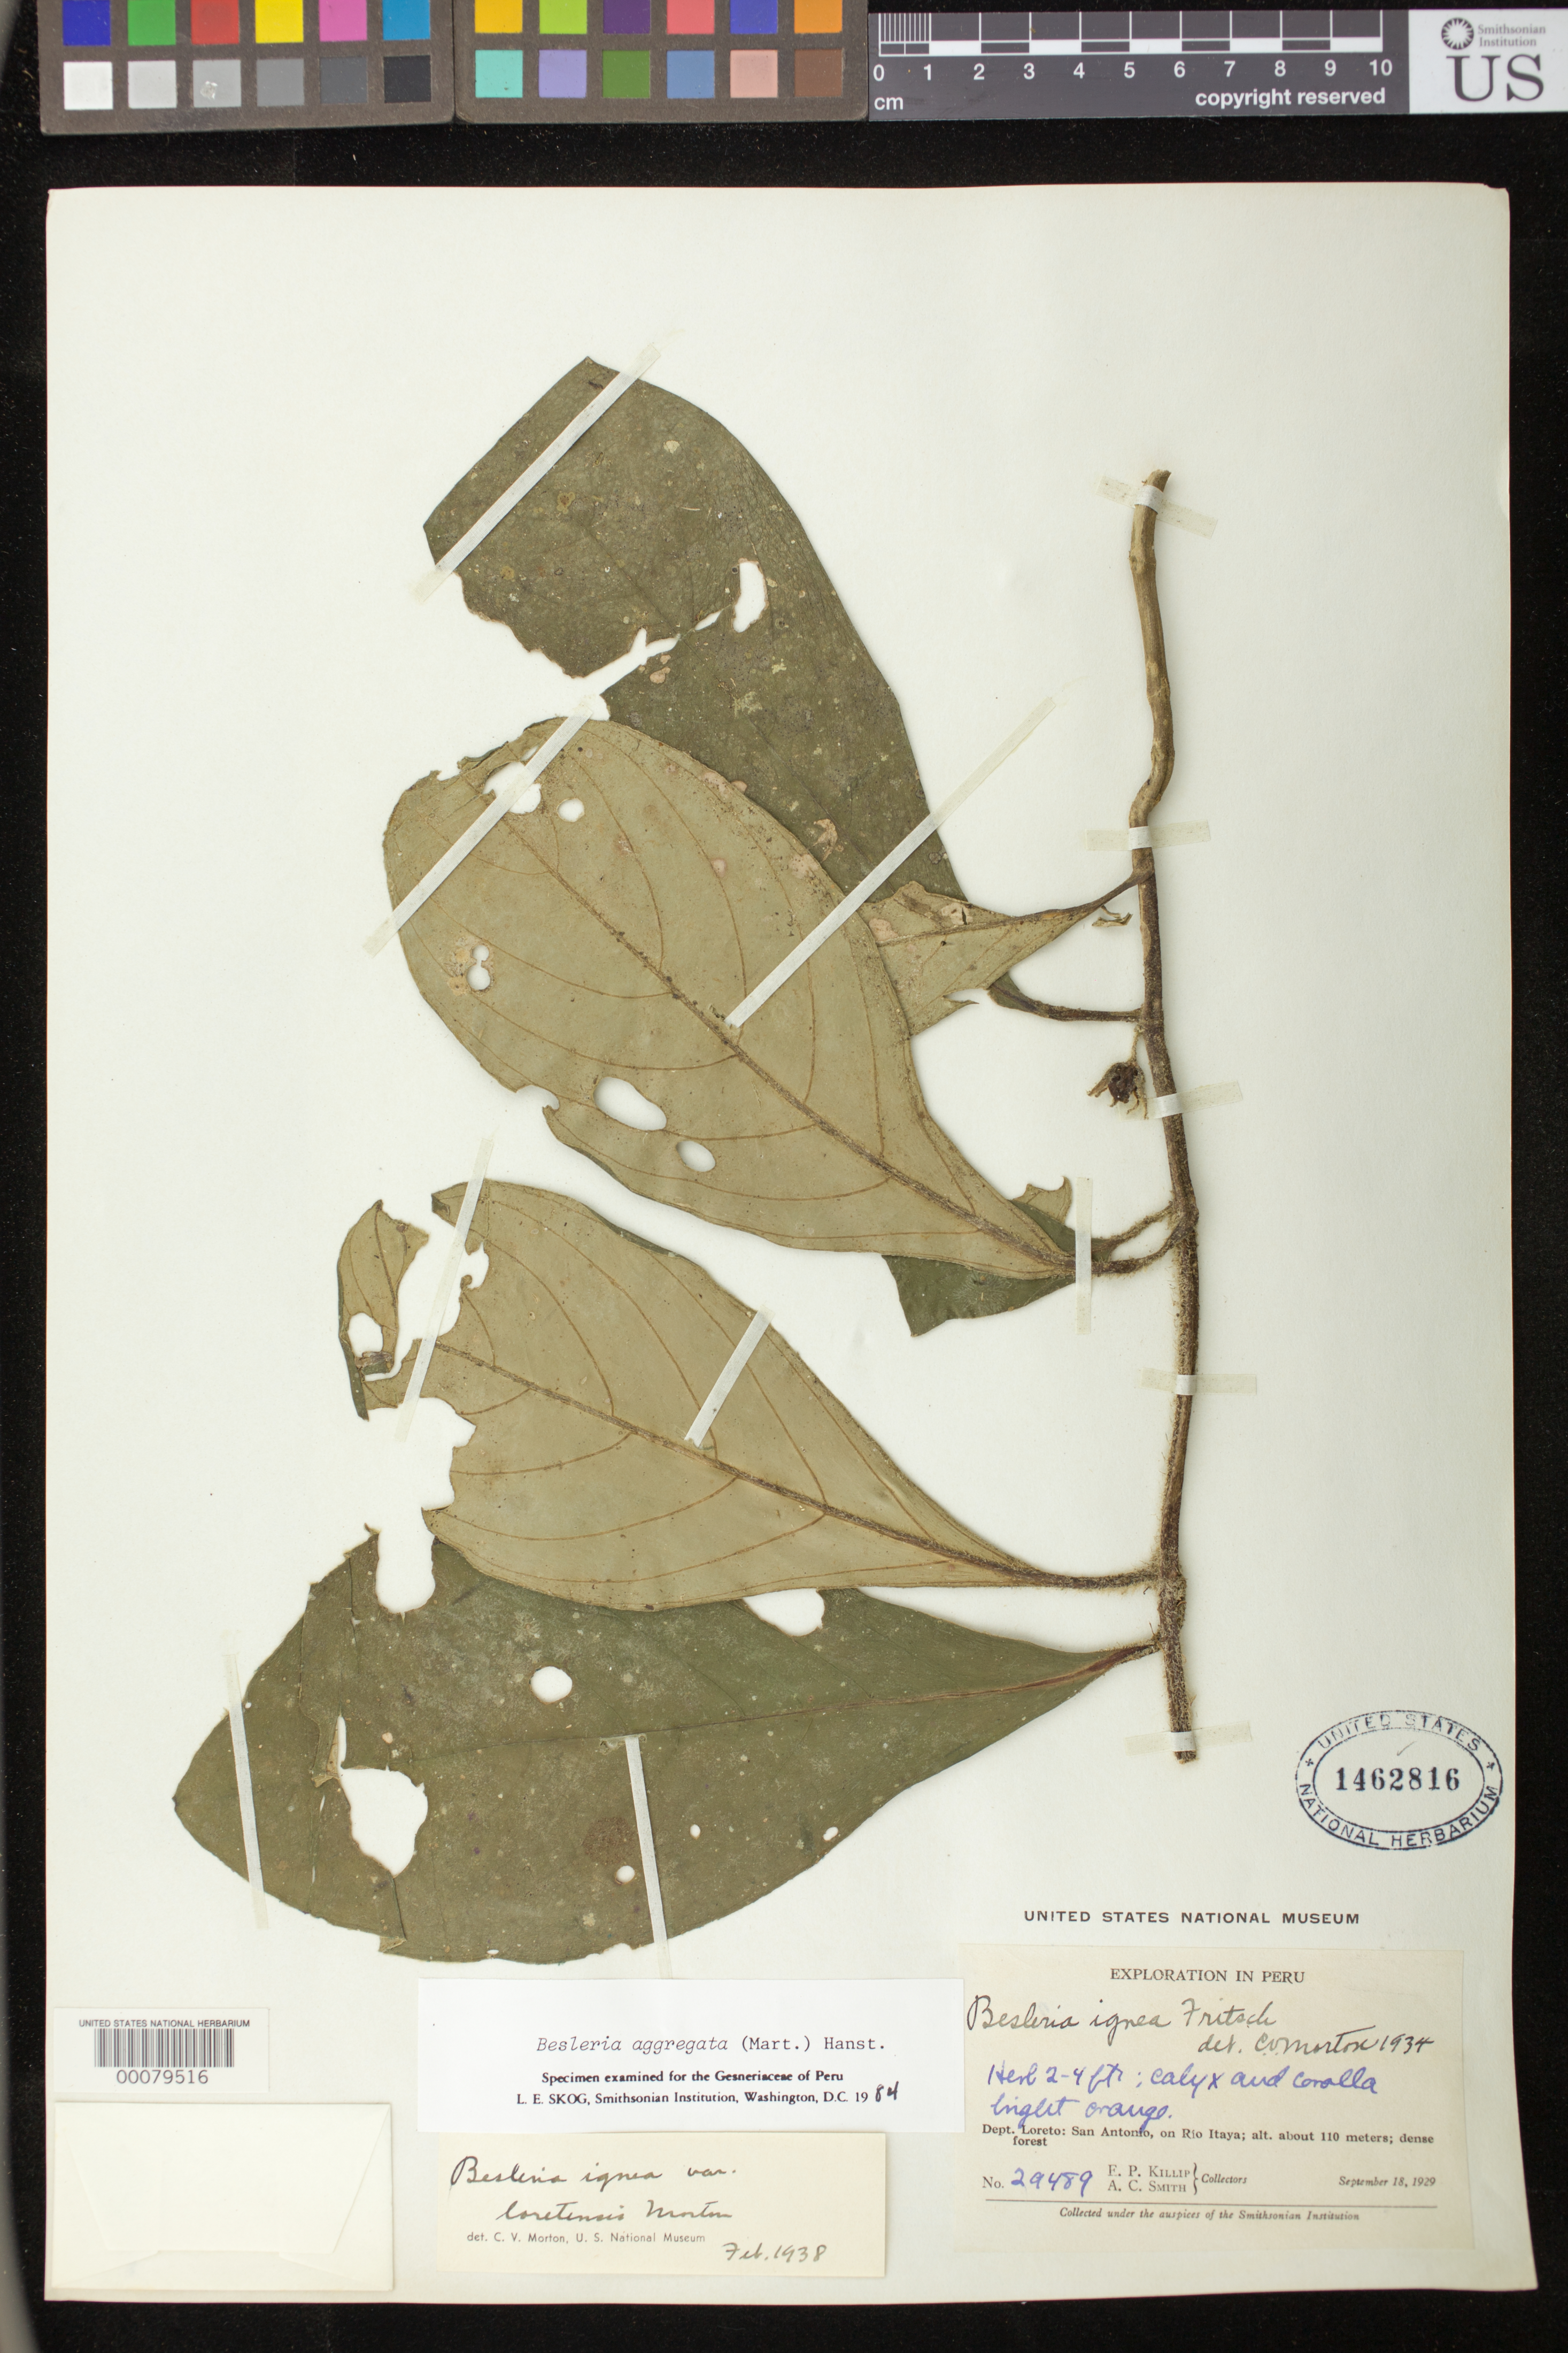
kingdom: Plantae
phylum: Tracheophyta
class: Magnoliopsida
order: Lamiales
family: Gesneriaceae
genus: Besleria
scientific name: Besleria aggregata var. aggregata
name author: (Mart.) Hanst.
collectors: E. P. Killip & A. C. Smith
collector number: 29489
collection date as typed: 18 Sep 1929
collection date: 1929-09-18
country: Peru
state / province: Loreto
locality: San Antonio, on Rio Itaya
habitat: Dense forest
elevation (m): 110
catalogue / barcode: US 1462816